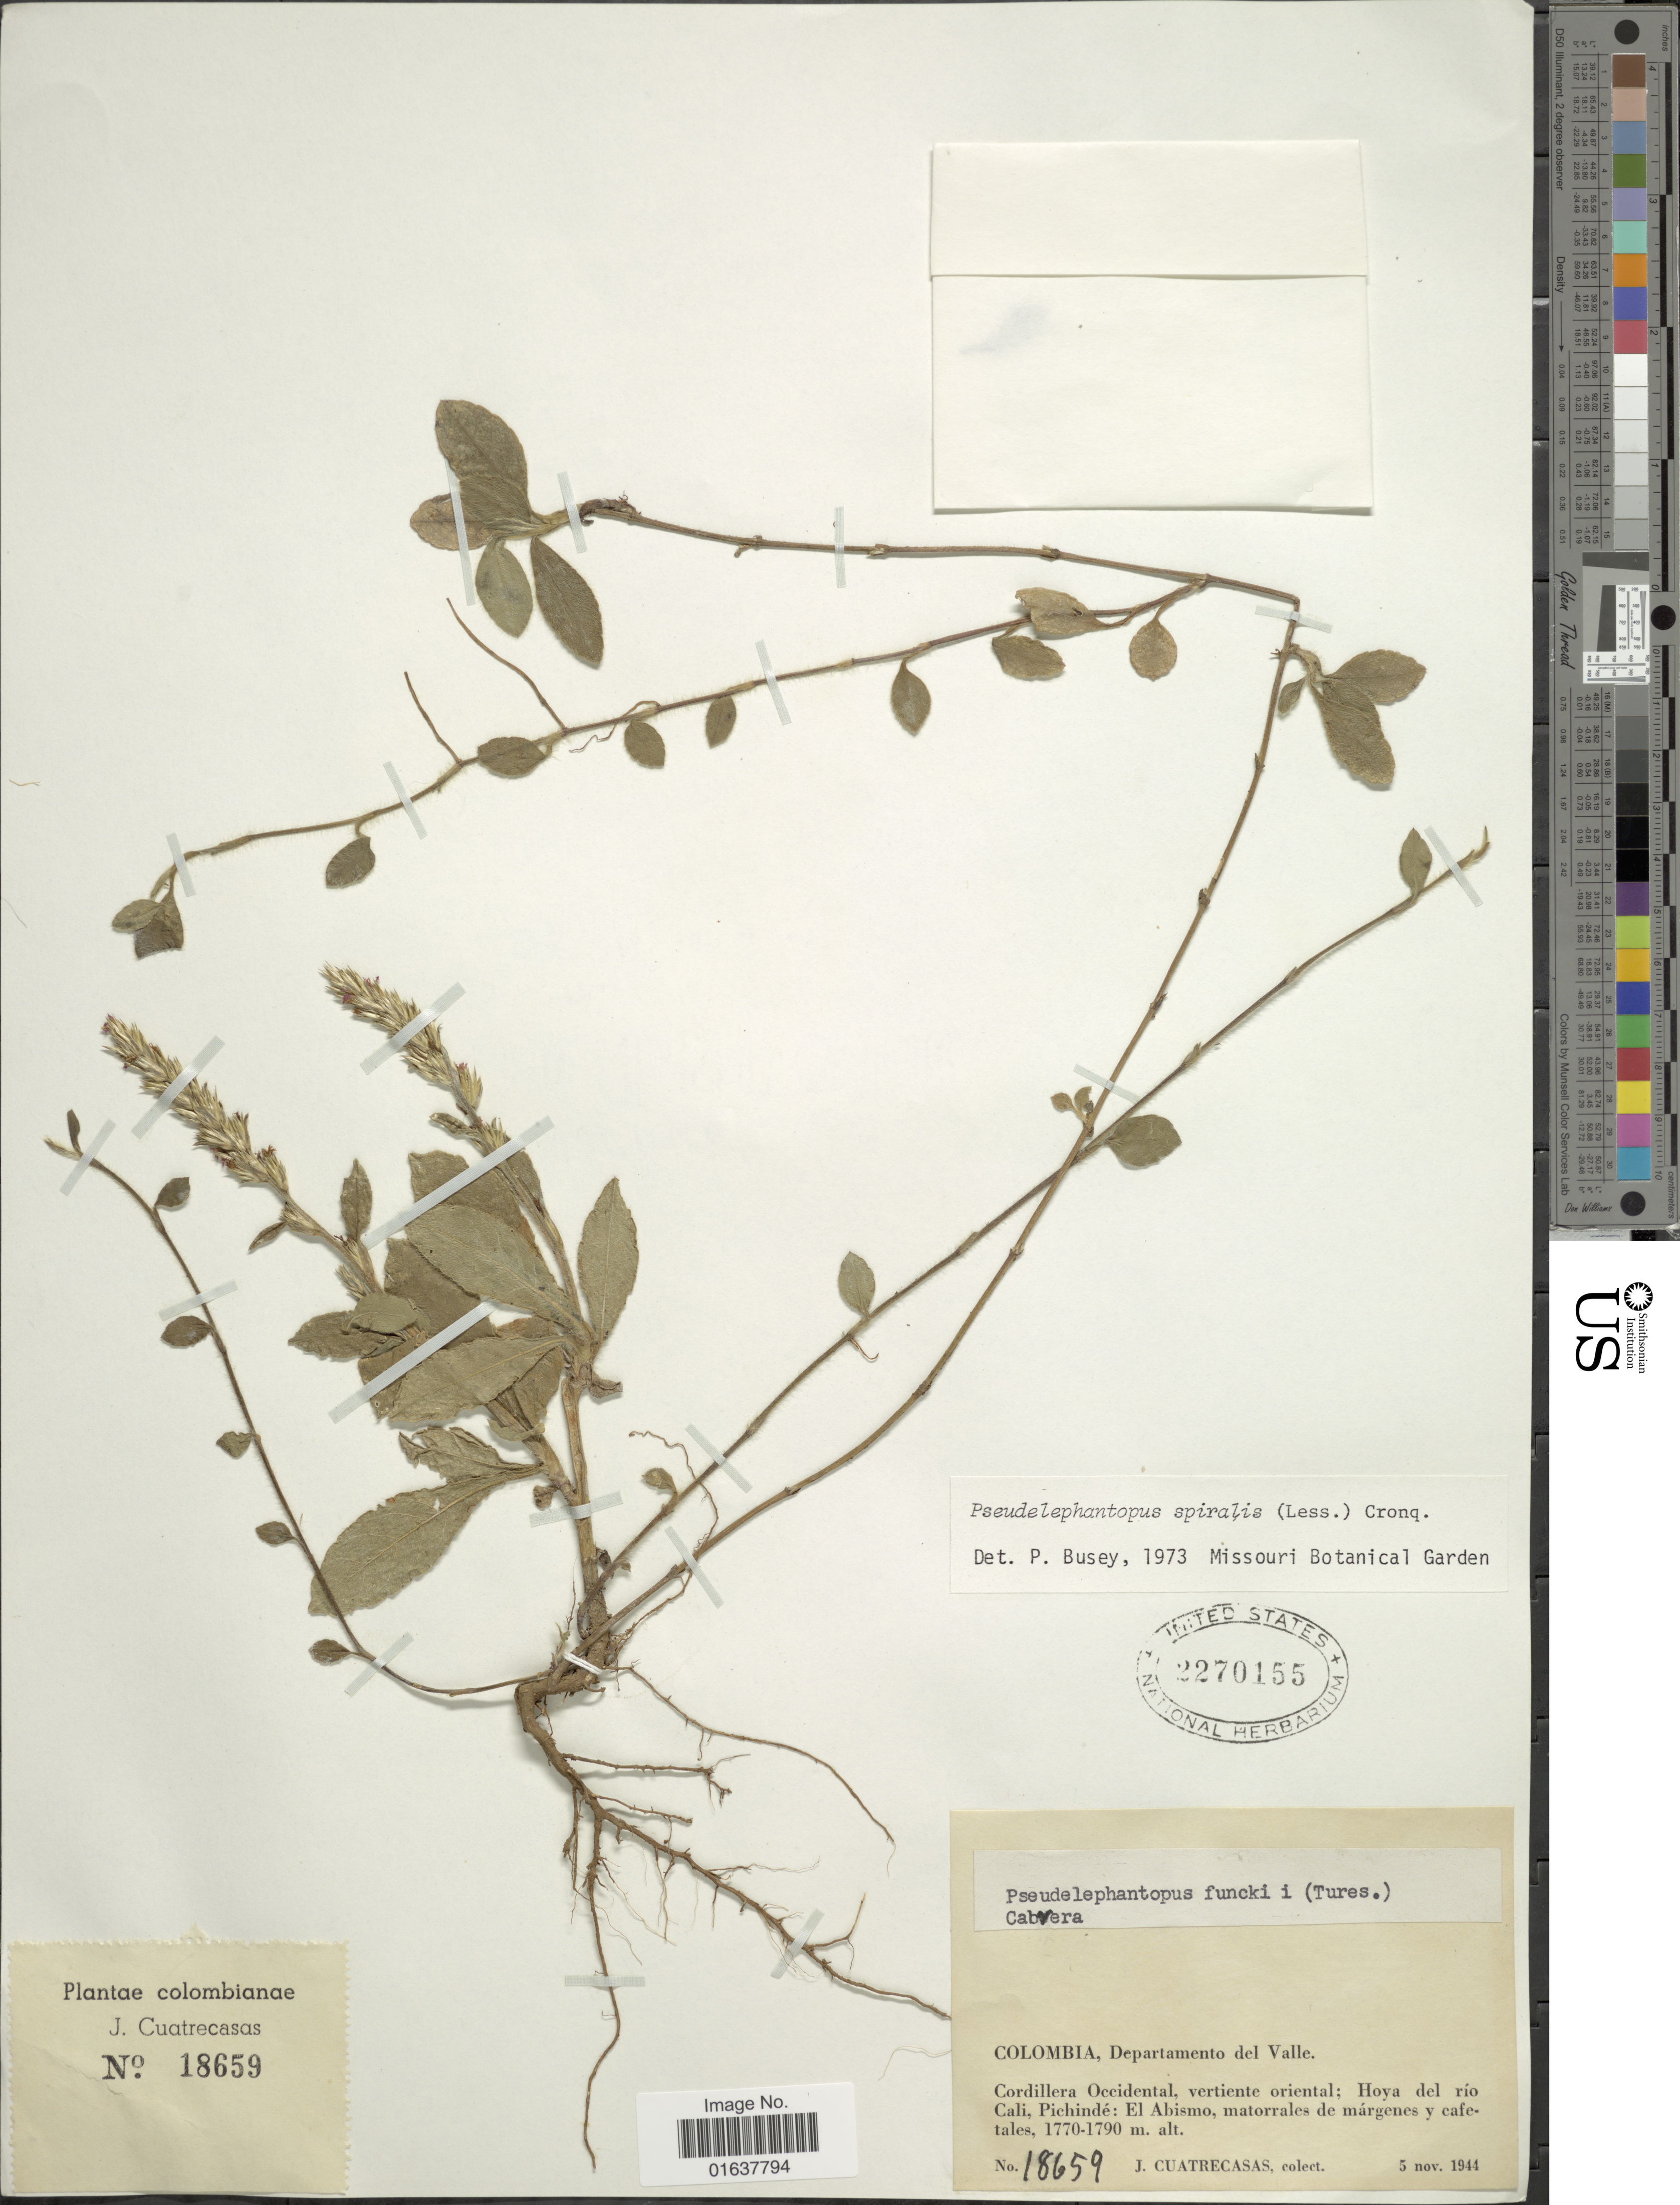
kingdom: Plantae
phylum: Tracheophyta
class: Magnoliopsida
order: Asterales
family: Asteraceae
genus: Pseudelephantopus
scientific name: Pseudelephantopus spiralis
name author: (Less.) Cronquist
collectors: J. Cuatrecasas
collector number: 18659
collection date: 1944-11-05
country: Colombia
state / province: Valle del Cauca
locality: Departamento del Valle. Cordillera Occidental, vertiente oriental: Hoya del Rio Cali, Pichinde: El Abismo, matorrales de margenes y cafetales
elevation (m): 1770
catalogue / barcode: US 2270155